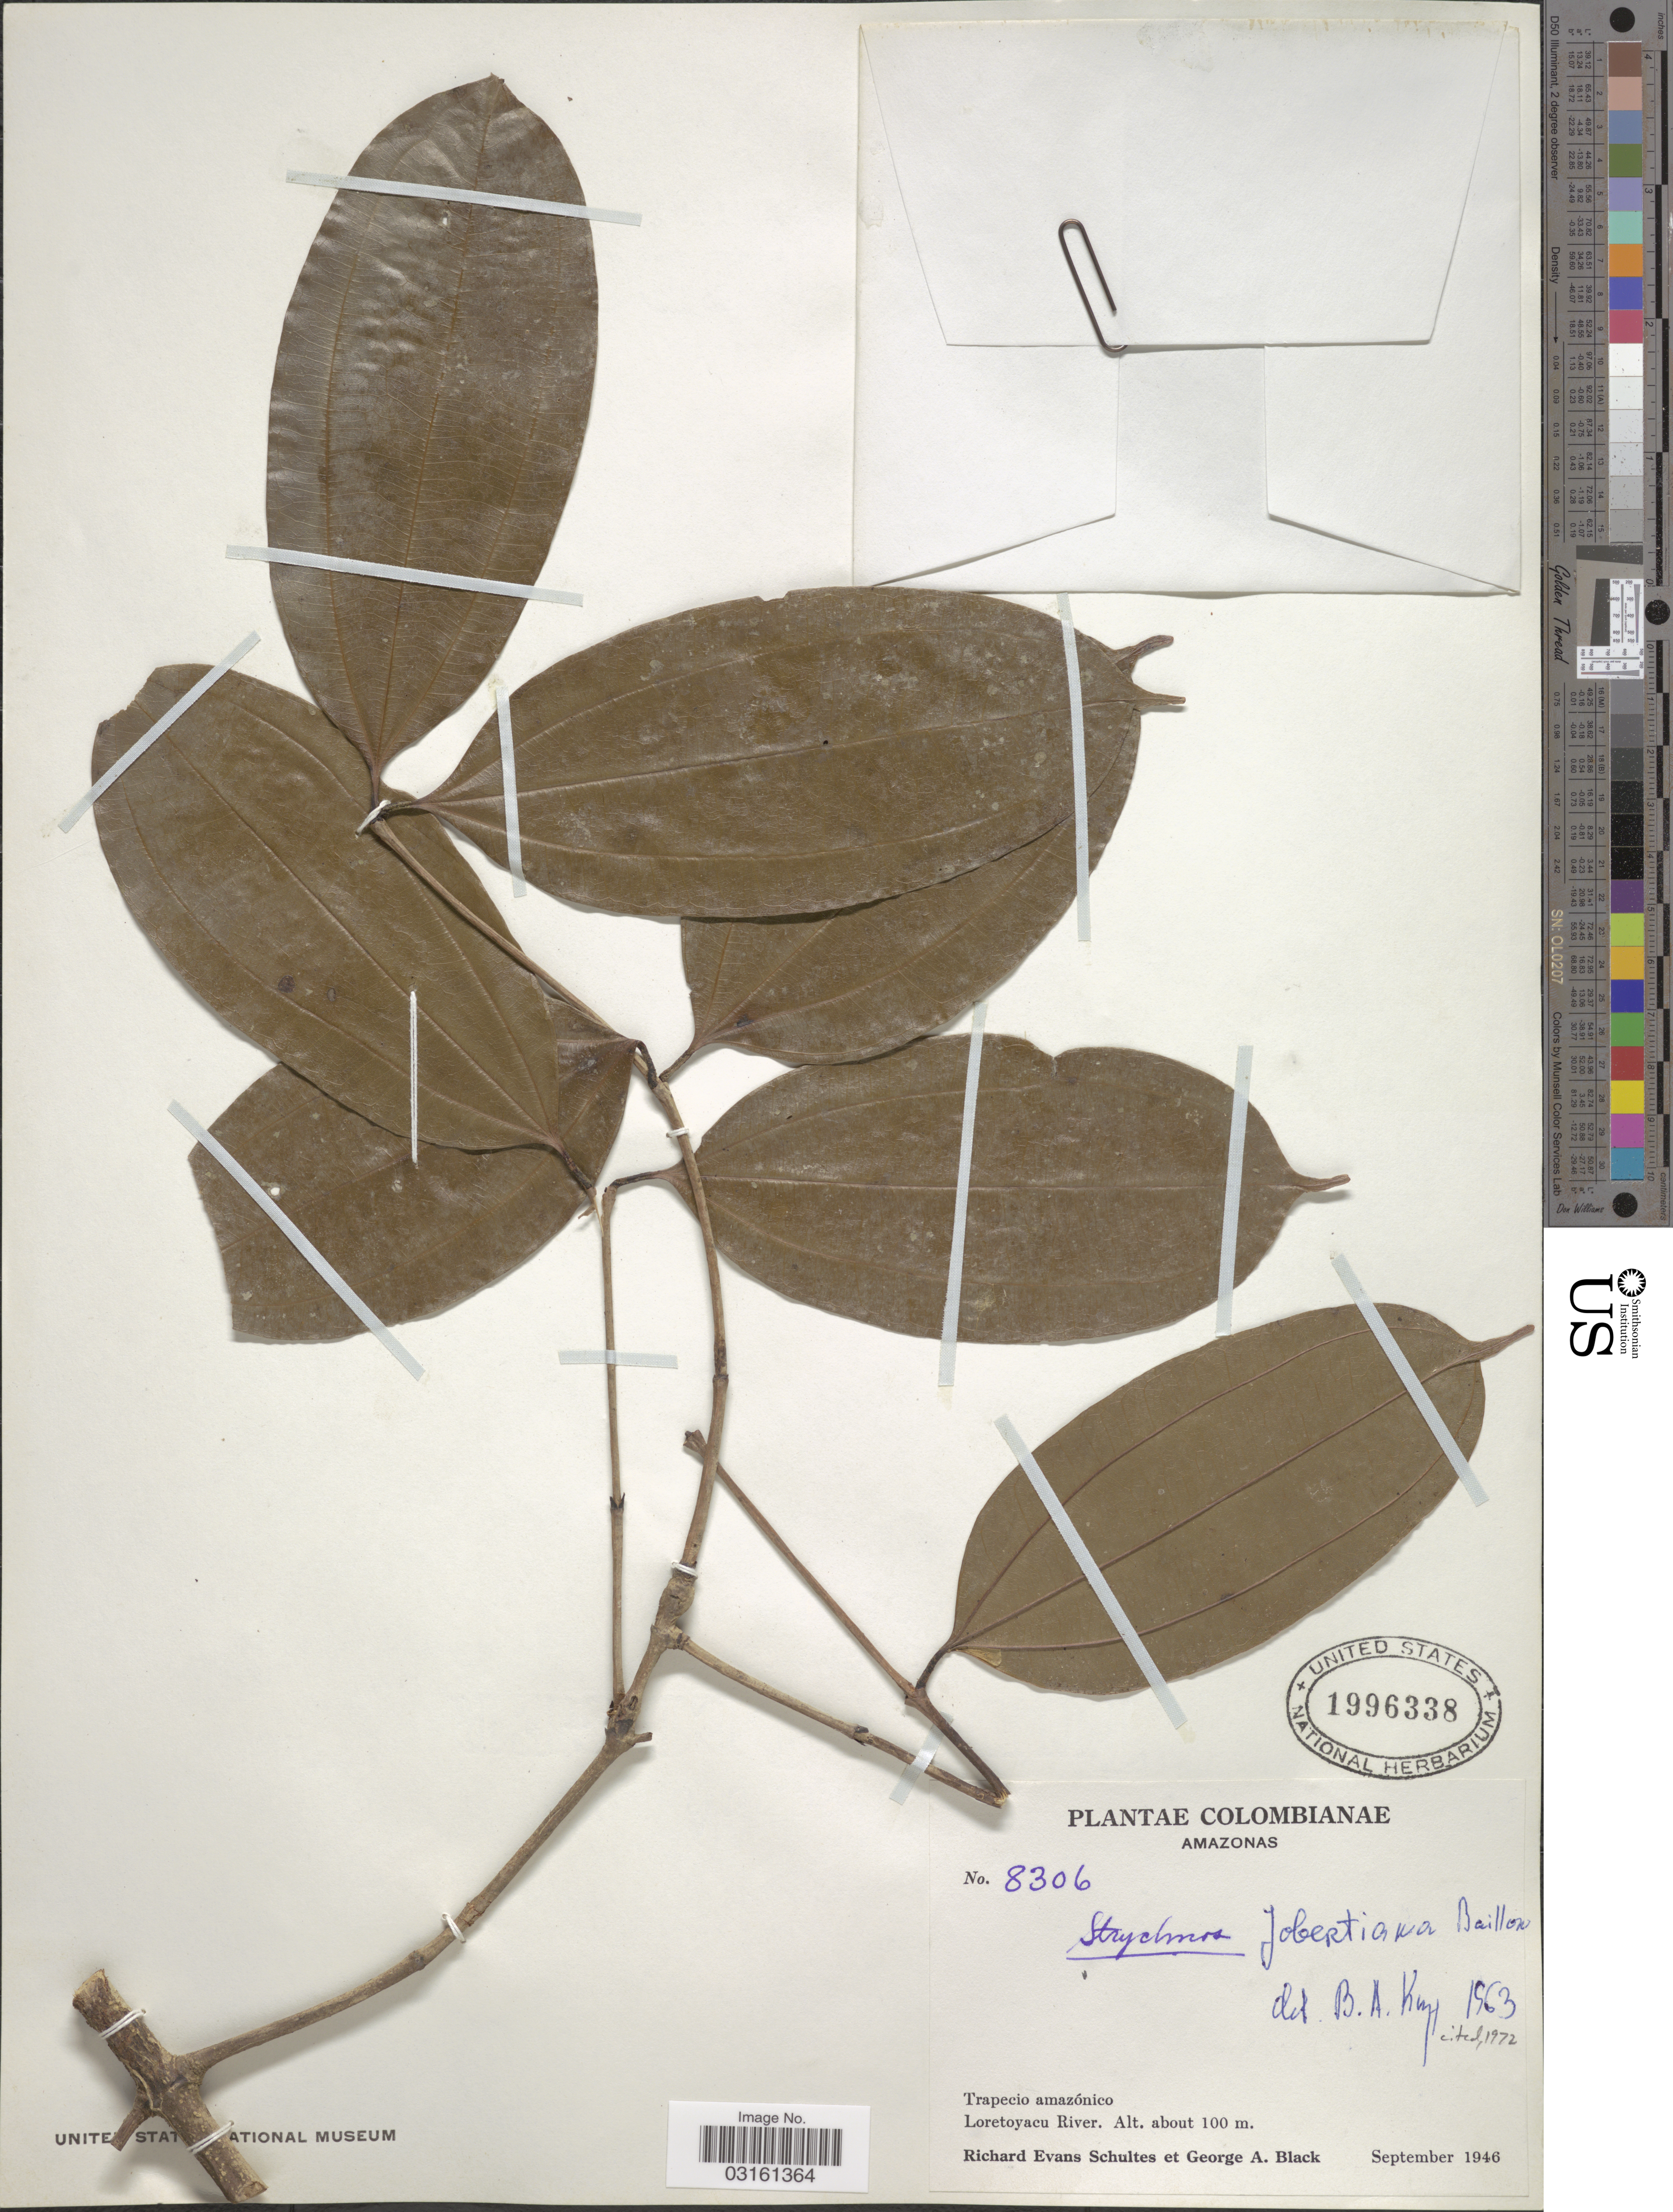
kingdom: Plantae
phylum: Tracheophyta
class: Magnoliopsida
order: Gentianales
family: Loganiaceae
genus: Strychnos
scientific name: Strychnos jobertiana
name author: Baill.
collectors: R. E. Schultes & G. A. Black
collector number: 8306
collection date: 1946-09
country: Colombia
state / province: Amazônas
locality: Trapecio amazónico, Loretoyacu River.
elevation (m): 100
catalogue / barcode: US 1996338